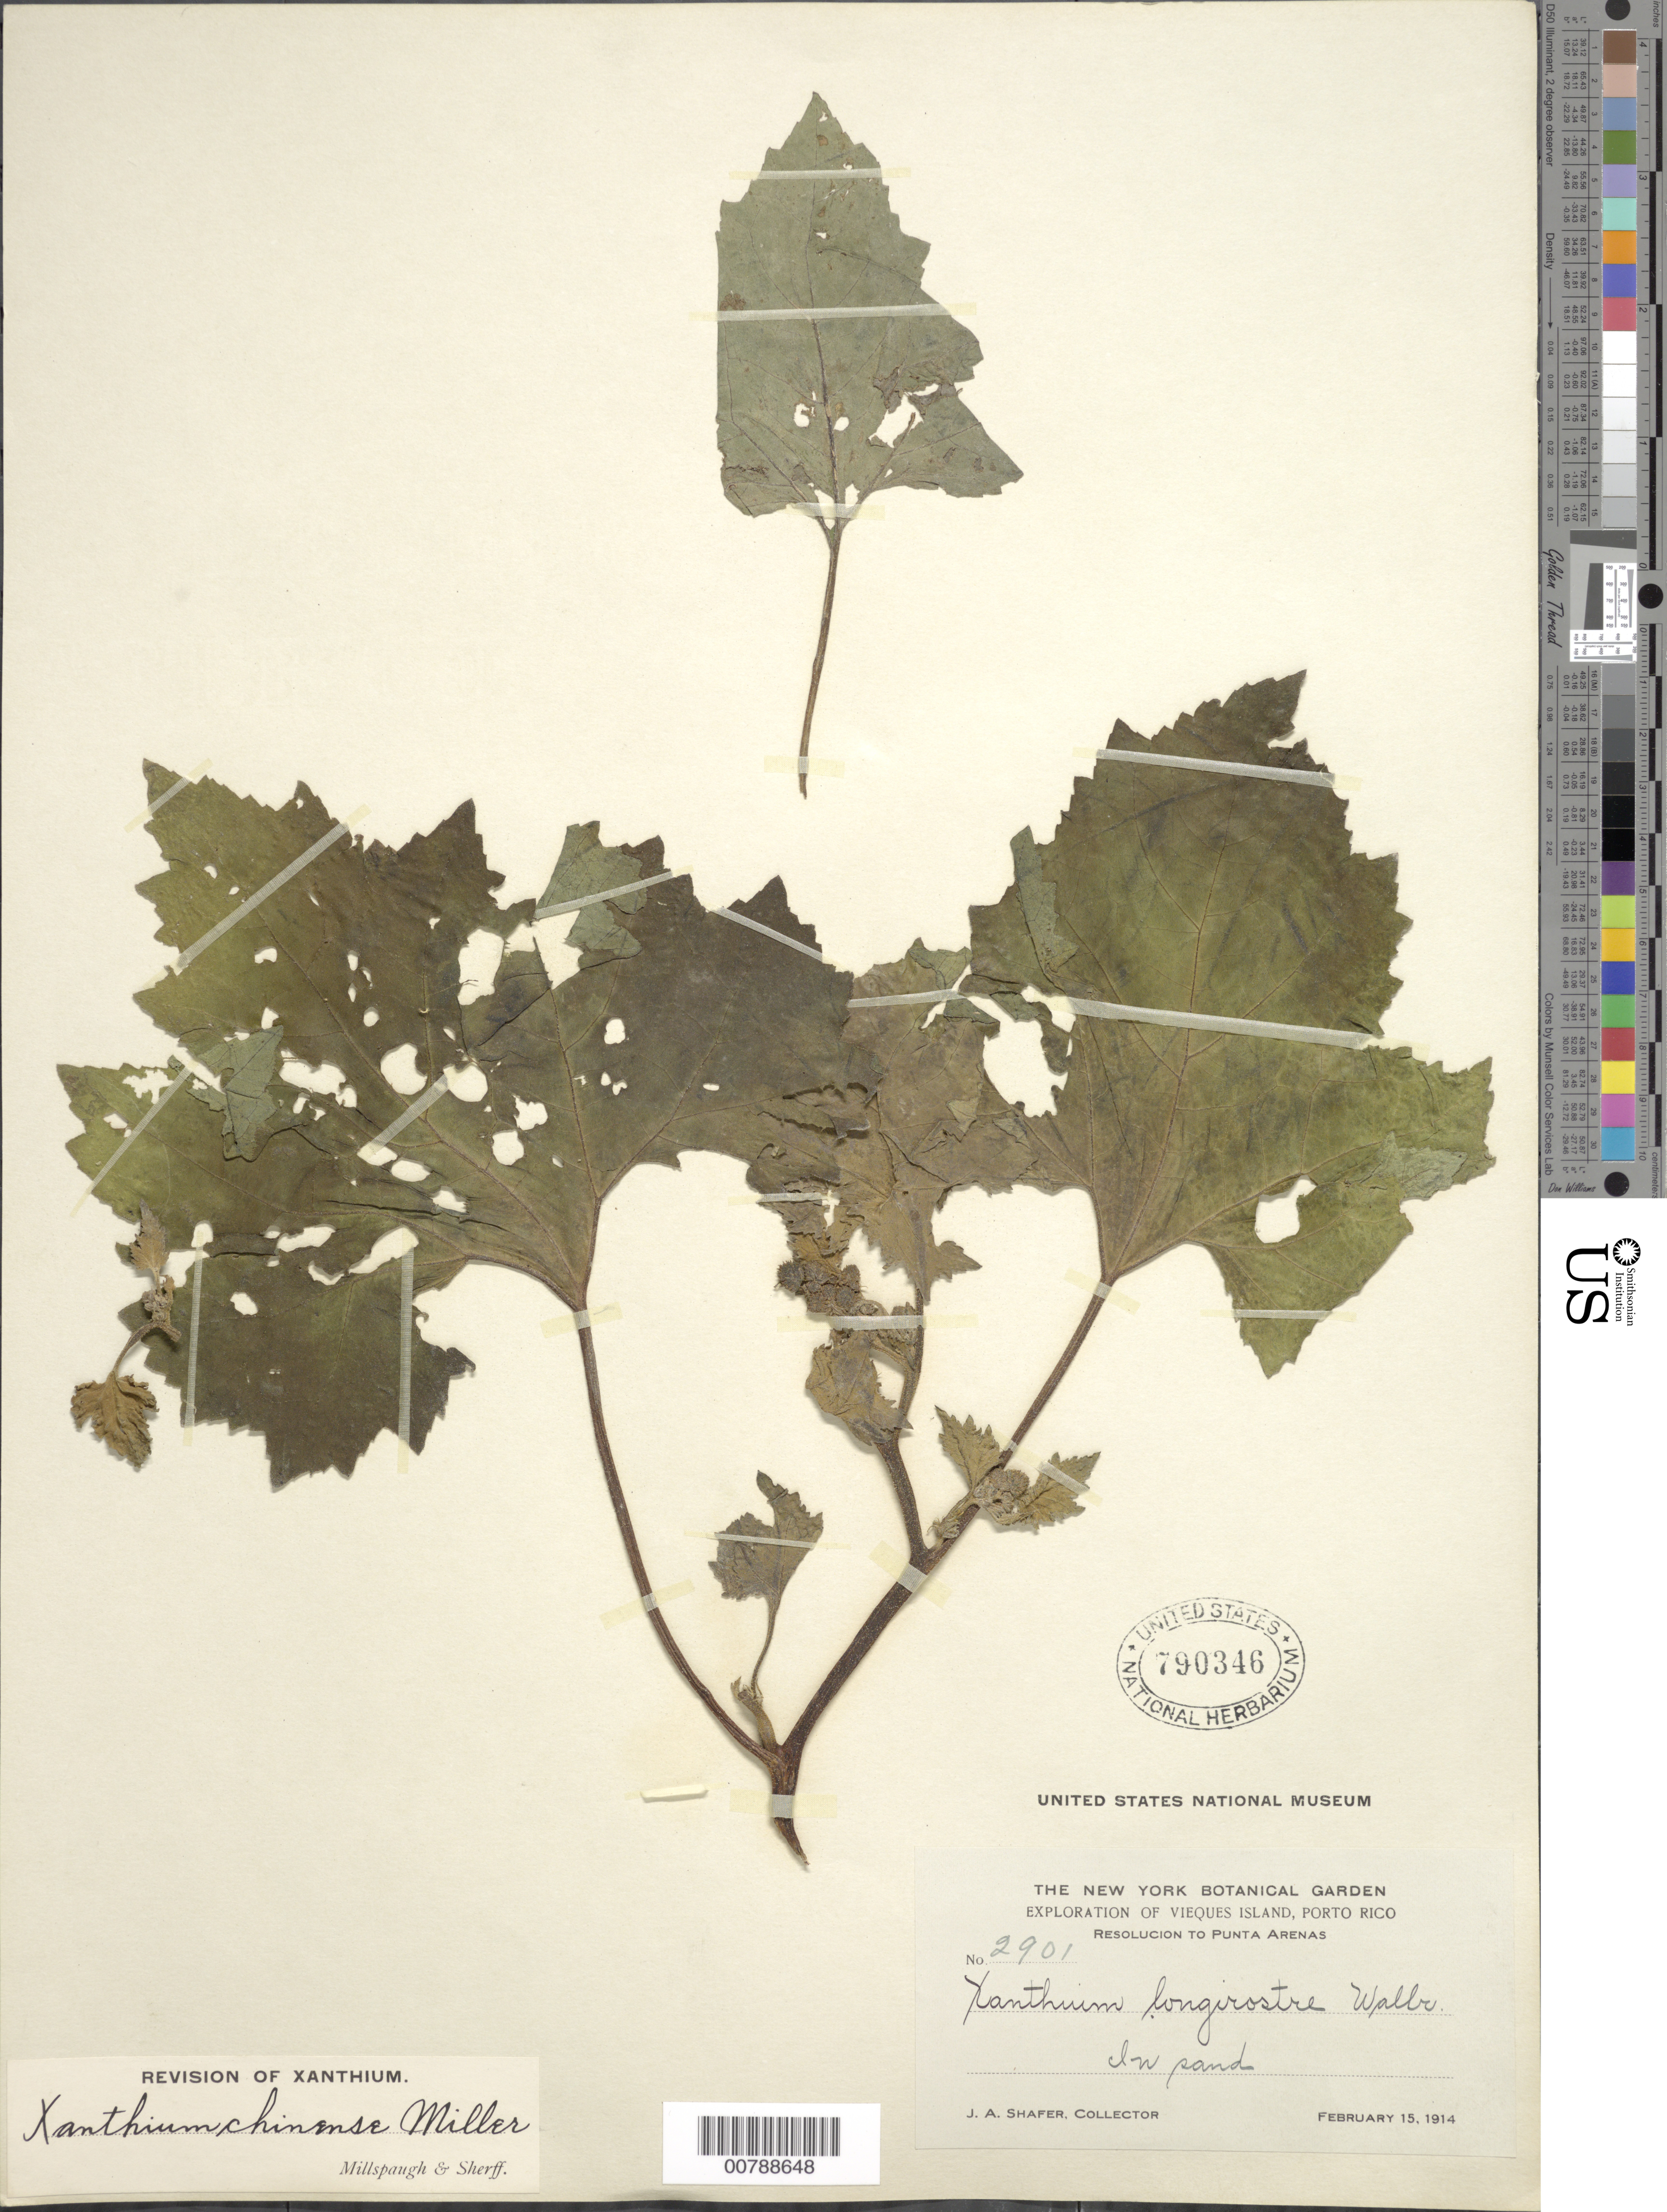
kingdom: Plantae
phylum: Tracheophyta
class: Magnoliopsida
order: Asterales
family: Asteraceae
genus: Xanthium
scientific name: Xanthium strumarium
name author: L.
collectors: J. A. Shafer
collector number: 2901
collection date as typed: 15 Feb 1914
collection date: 1914-02-15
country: Puerto Rico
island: Vieques I.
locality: Resolucion to Punta Arenas, in sand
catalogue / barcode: US 790346